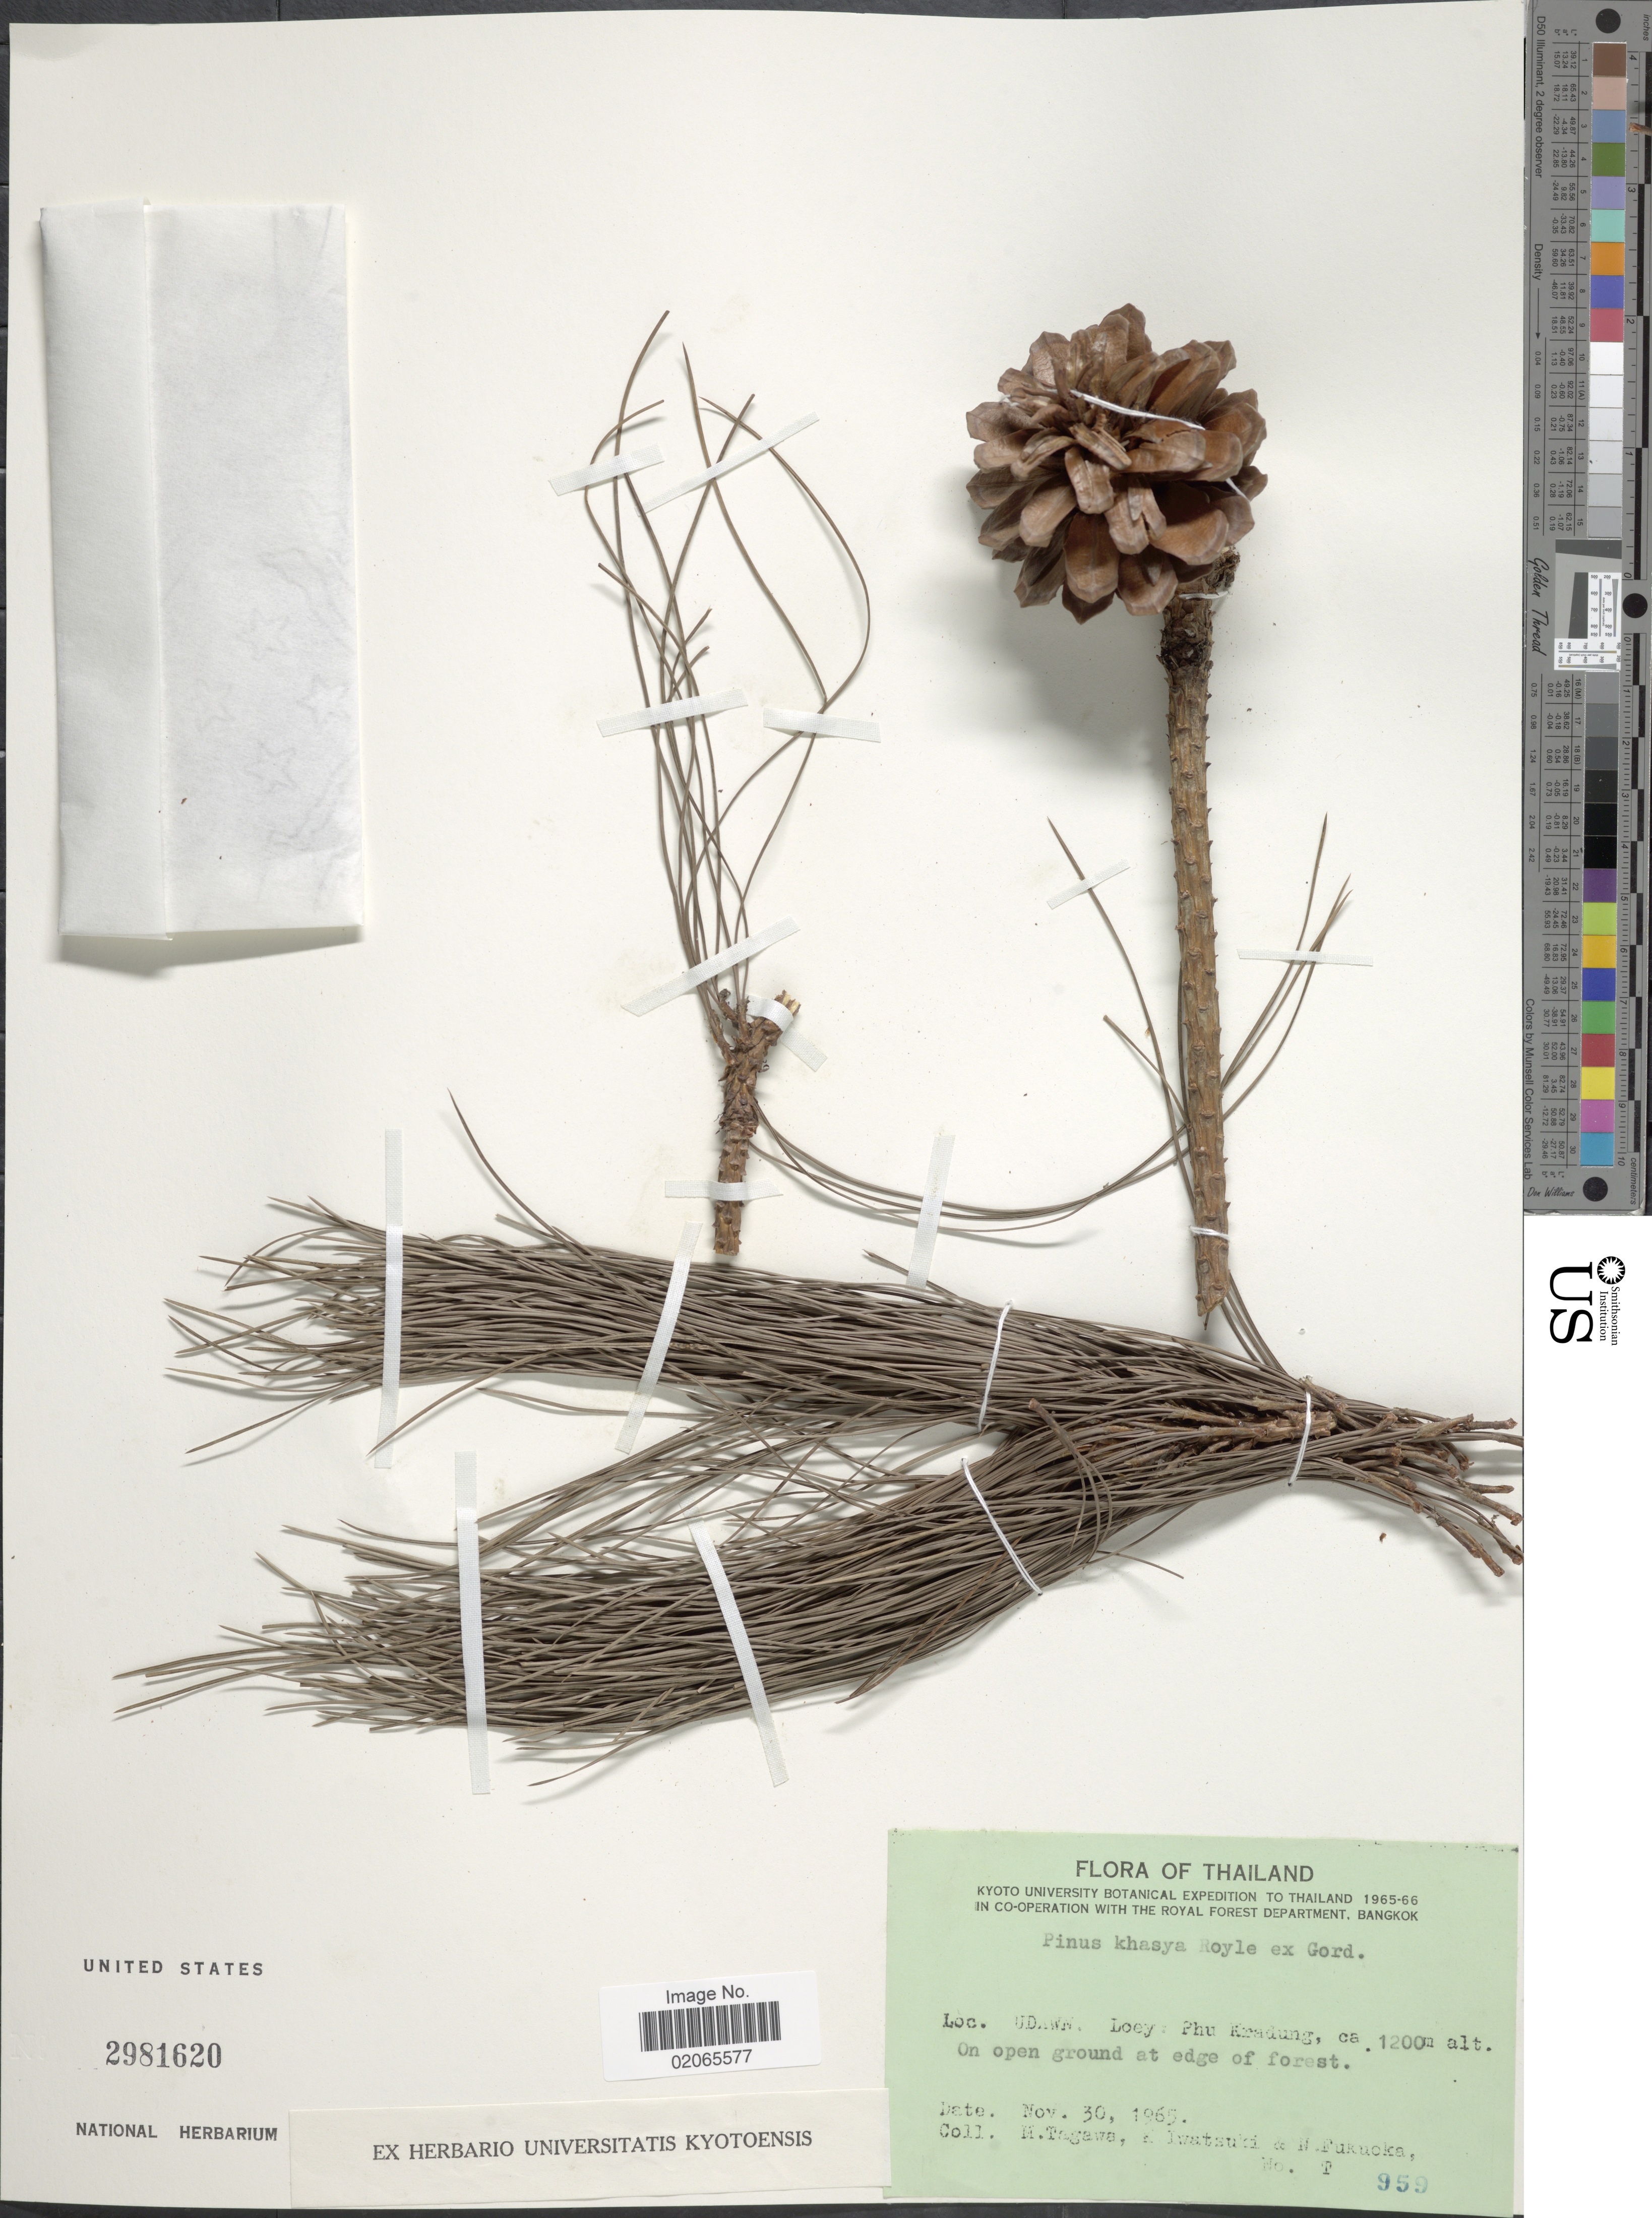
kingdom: Plantae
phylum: Tracheophyta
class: Pinopsida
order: Pinales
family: Pinaceae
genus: Pinus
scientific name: Pinus khasya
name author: Royle ex Hook. f.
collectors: M. Kitagawa, K. Iwatsuki & N. Fukuoka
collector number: T 595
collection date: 1965-11-30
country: Thailand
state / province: Loei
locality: Udawn: Loey: Phu Kradung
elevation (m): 1200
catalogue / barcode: US 2981620